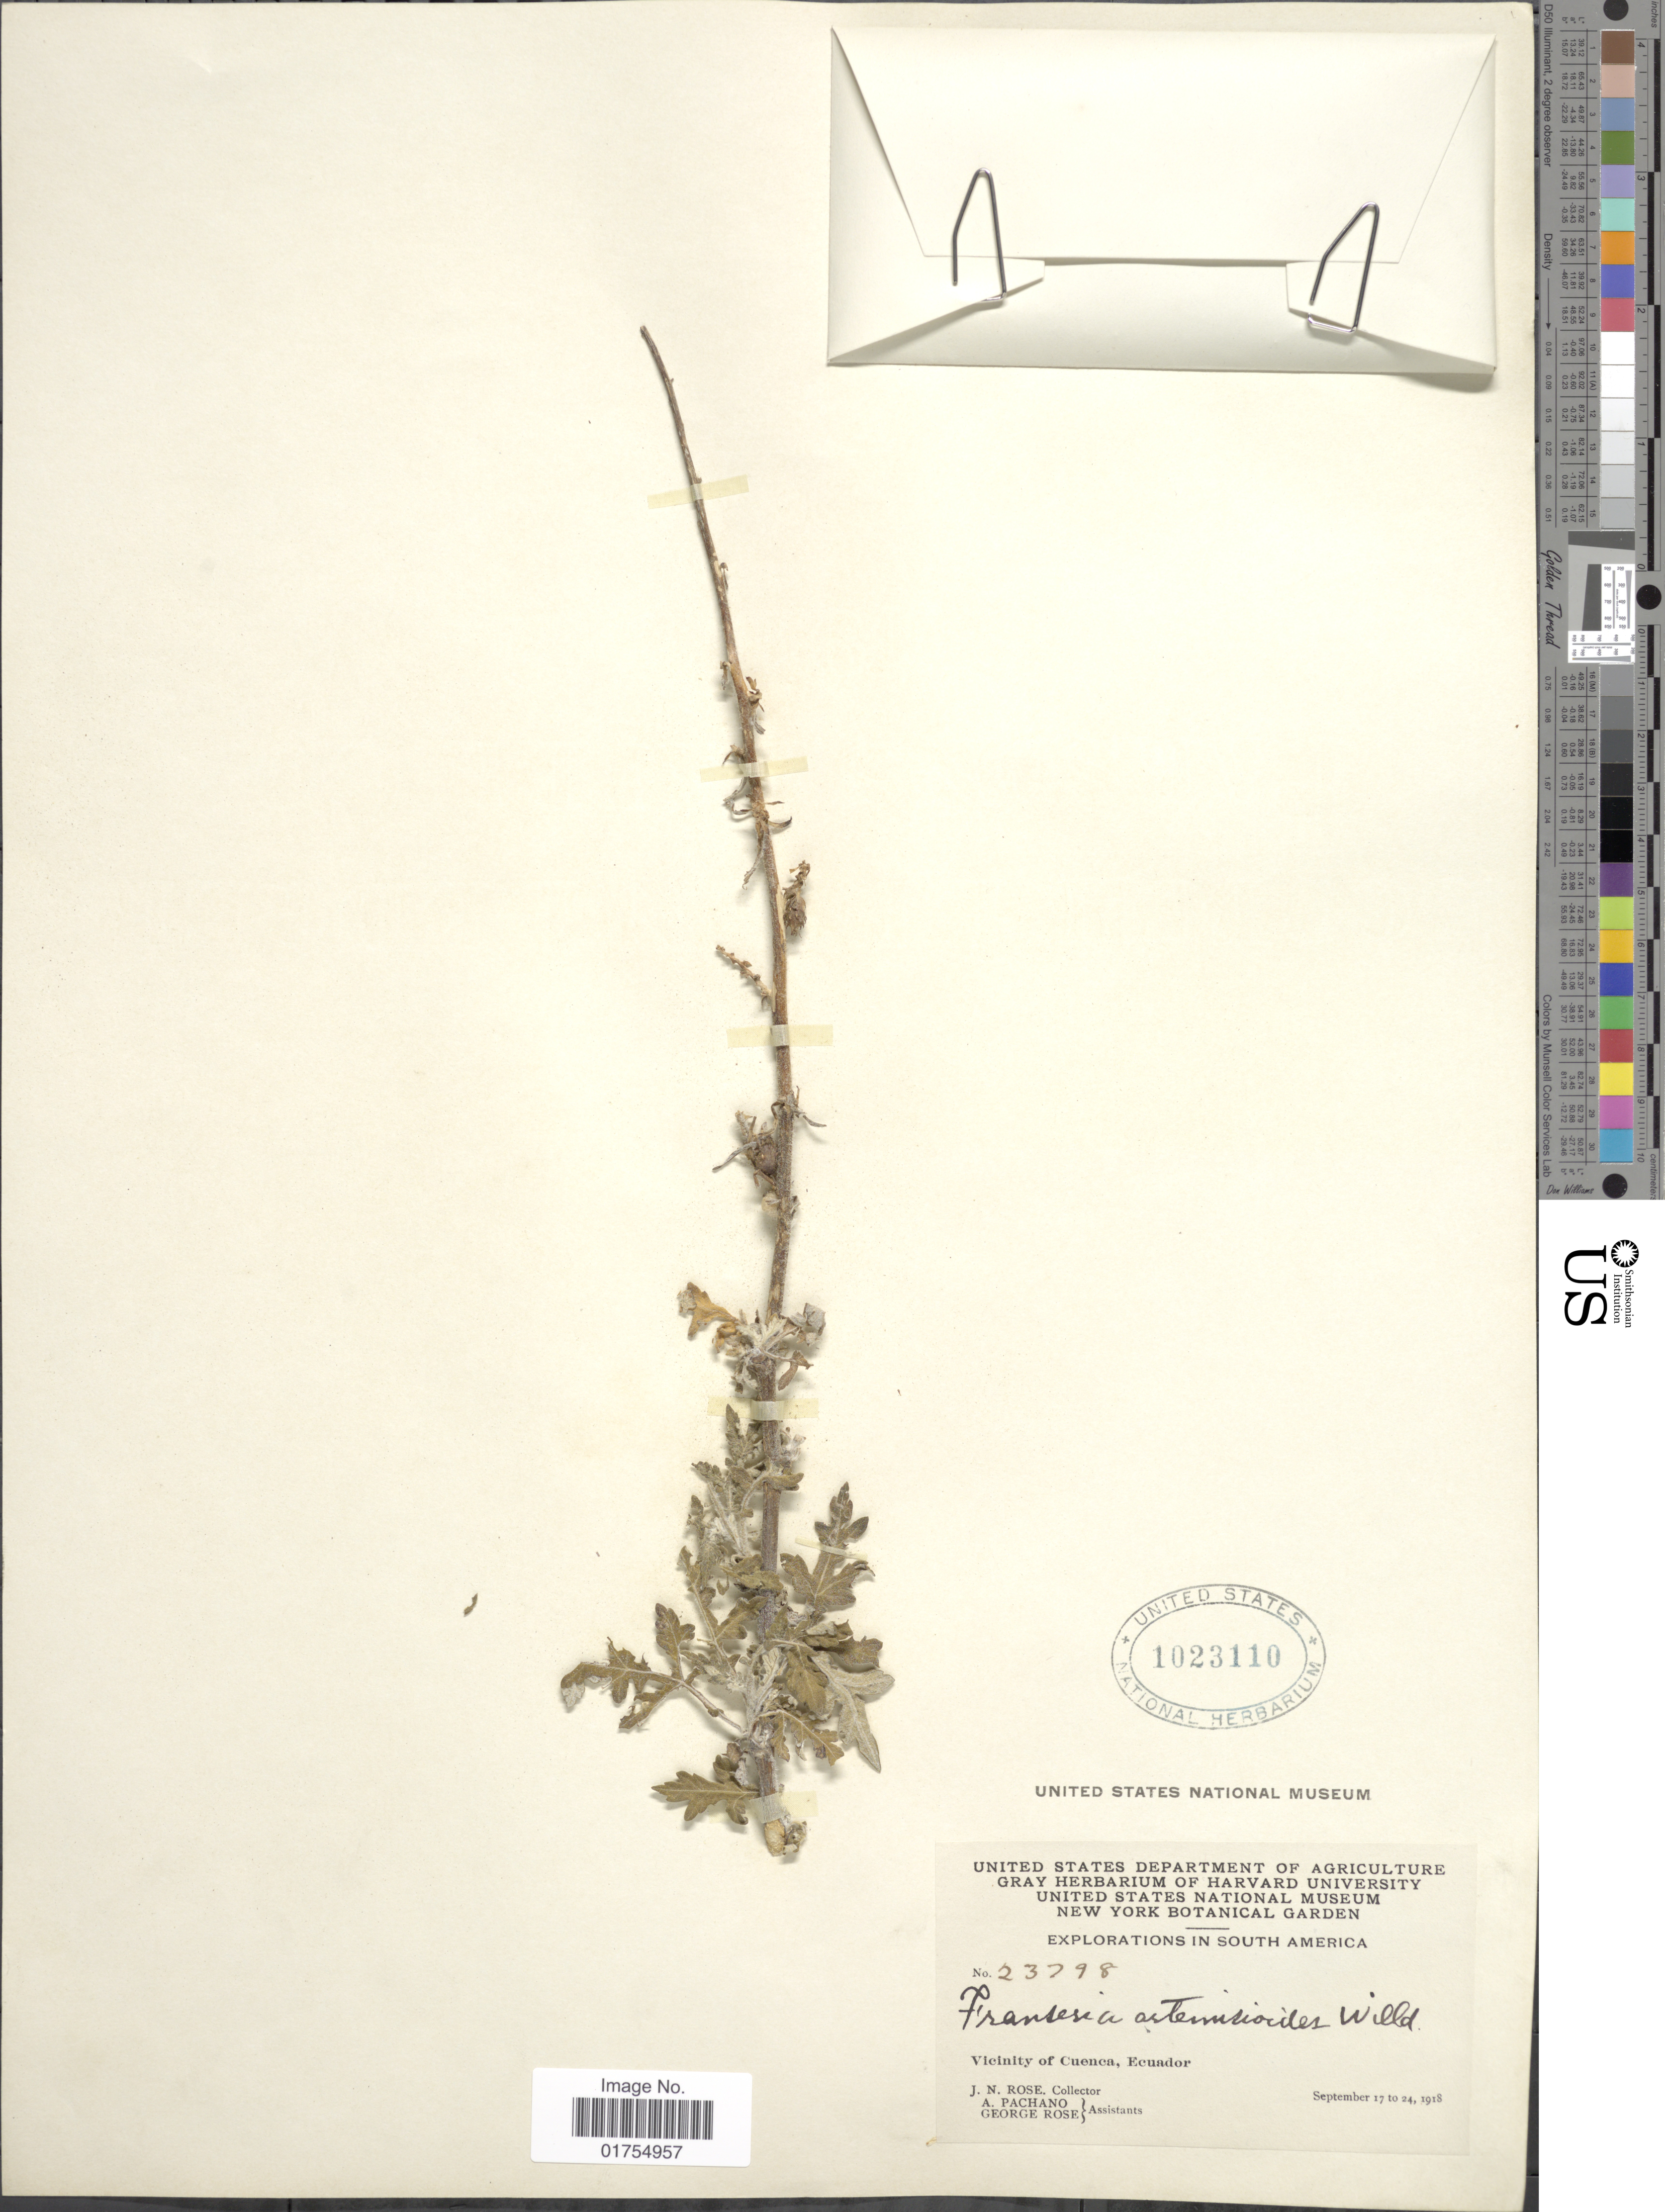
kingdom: Plantae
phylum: Tracheophyta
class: Magnoliopsida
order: Asterales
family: Asteraceae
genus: Franseria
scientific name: Franseria artemisioides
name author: Willd.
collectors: J. N. Rose, A. Pachano & G. Rose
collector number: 23798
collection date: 1918-09-17/1918-09-24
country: Ecuador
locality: Vicinity of Cuenca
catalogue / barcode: US 1023110